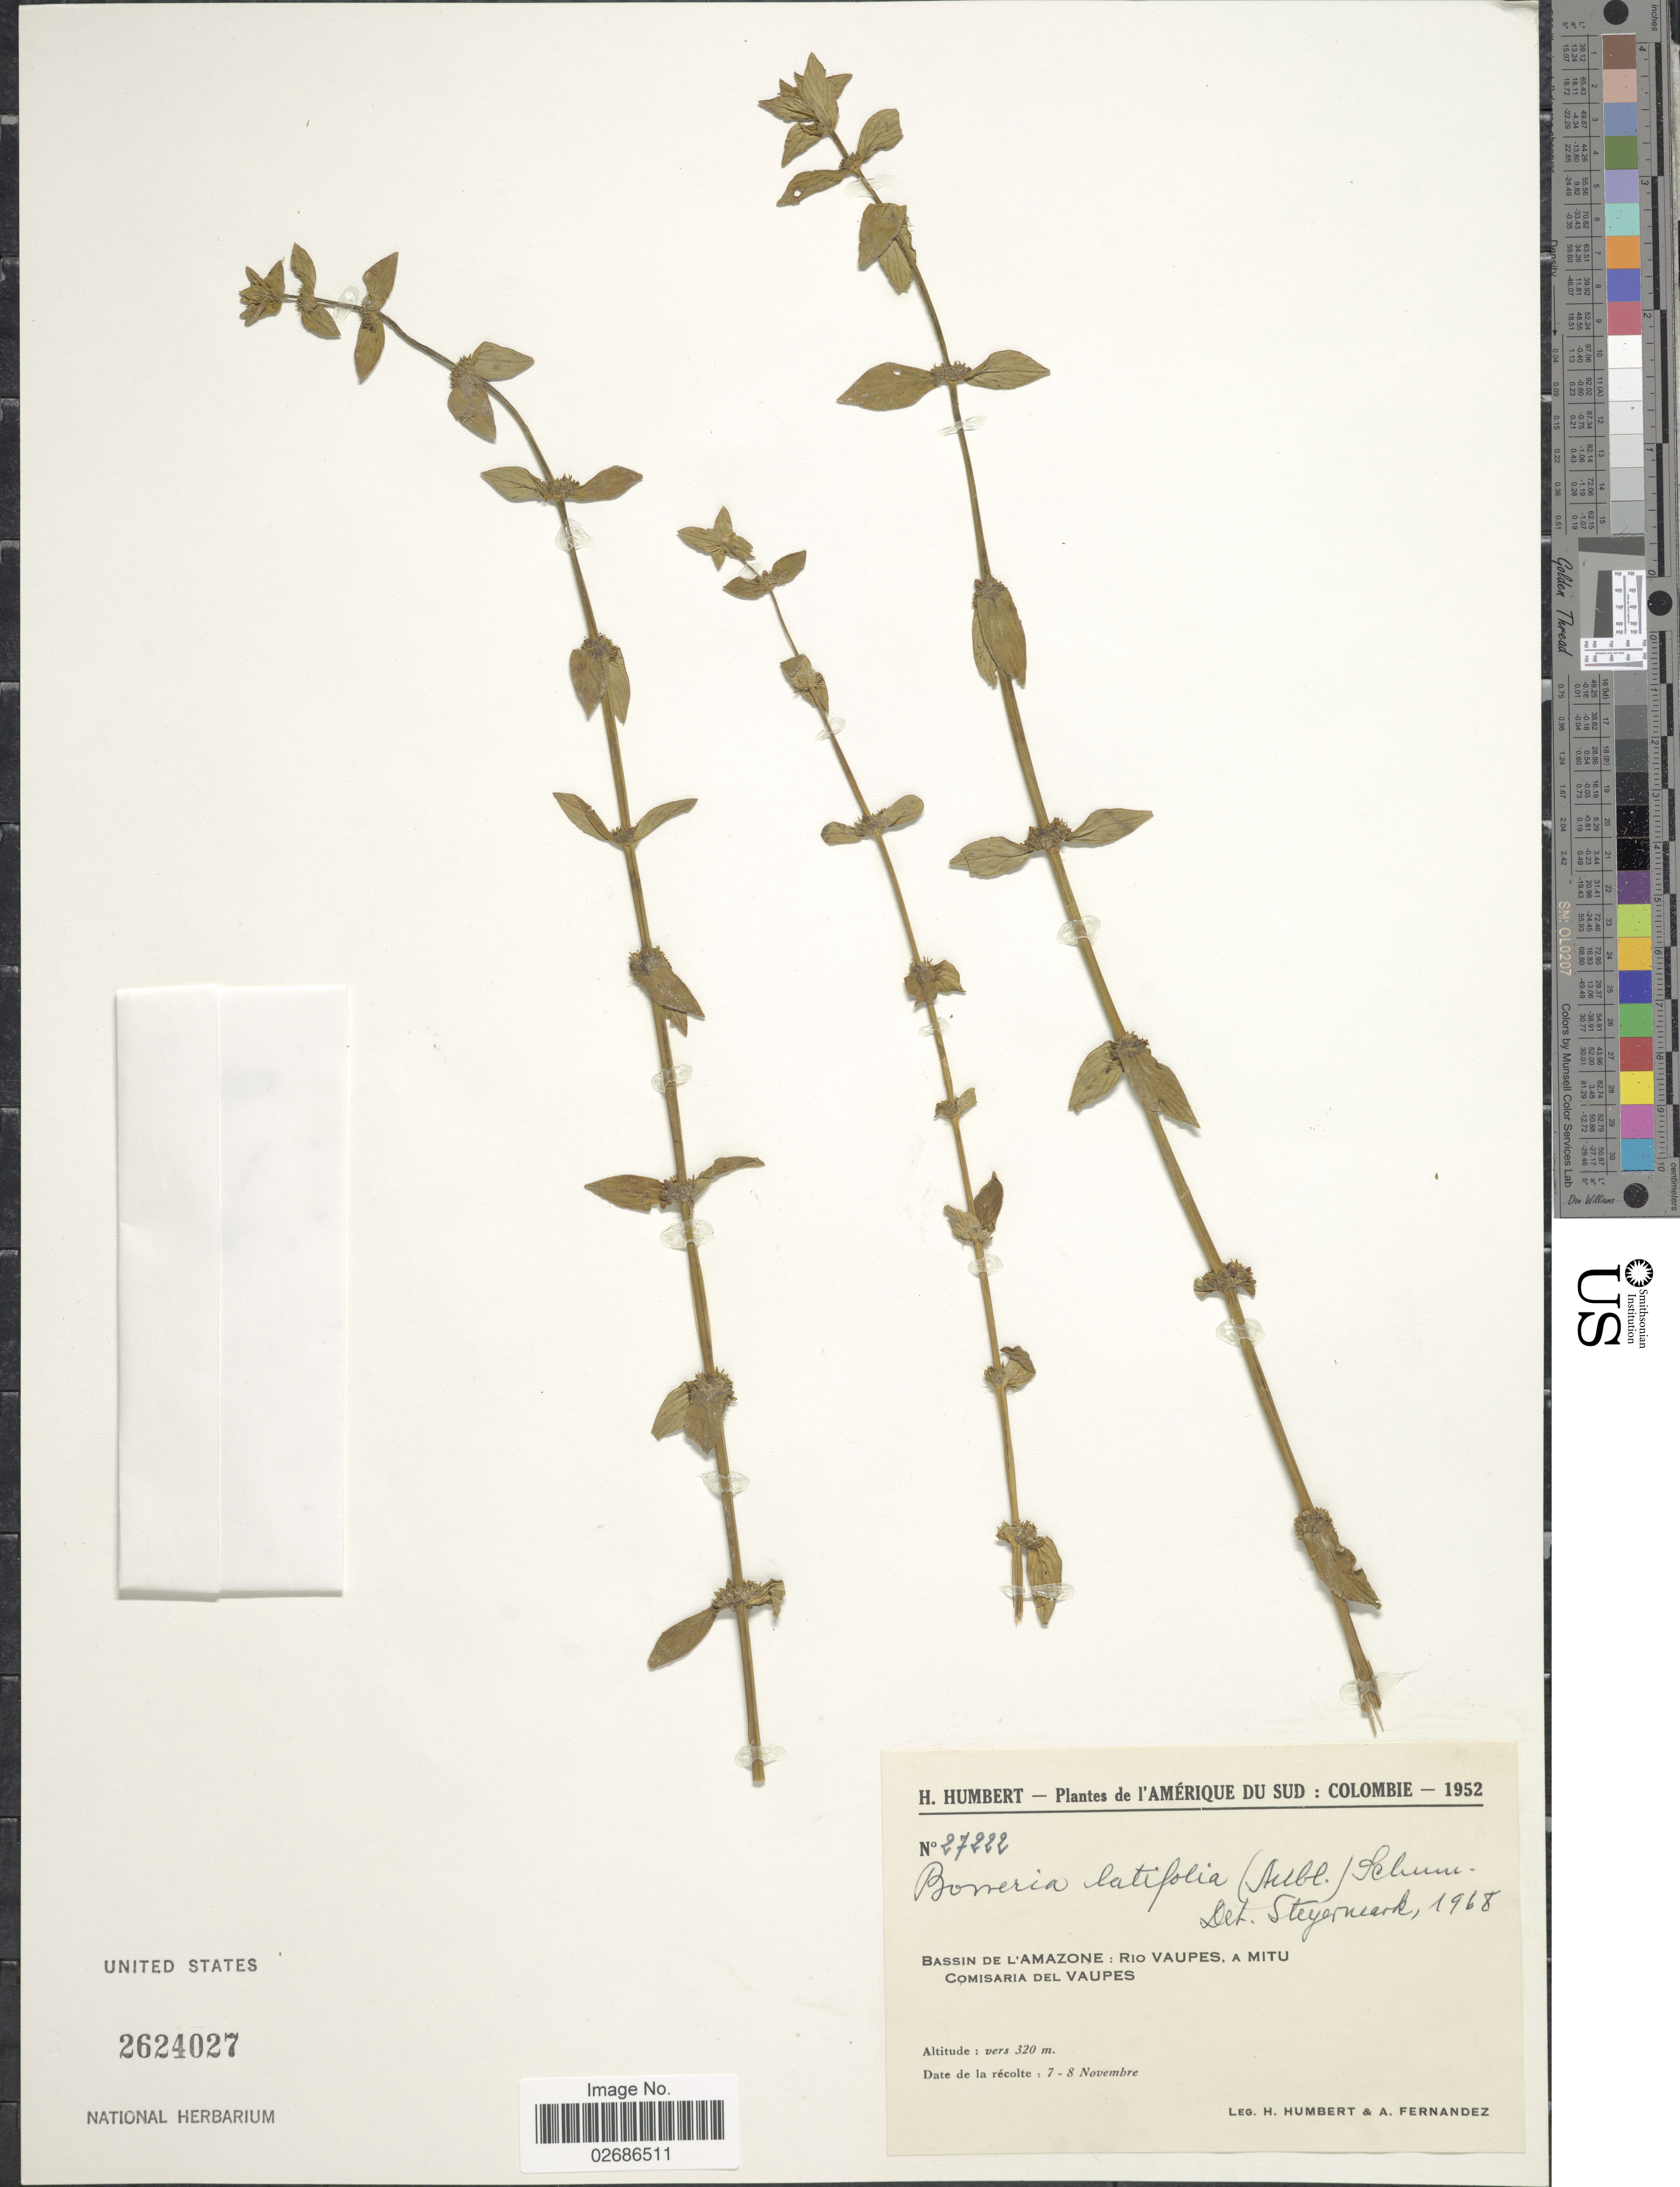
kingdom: Plantae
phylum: Tracheophyta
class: Magnoliopsida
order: Gentianales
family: Rubiaceae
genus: Borreria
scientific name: Borreria latifolia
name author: (Aubl.) K. Schum.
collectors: H. Humbert & A. Fernandez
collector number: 27222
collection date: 1952-11-07/1952-11-08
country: Colombia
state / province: Vaupés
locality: Bassin de L' Amazone: Rio Vaupes, A Mitu, Comisaria del Vaupes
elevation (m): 320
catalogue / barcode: US 2624027